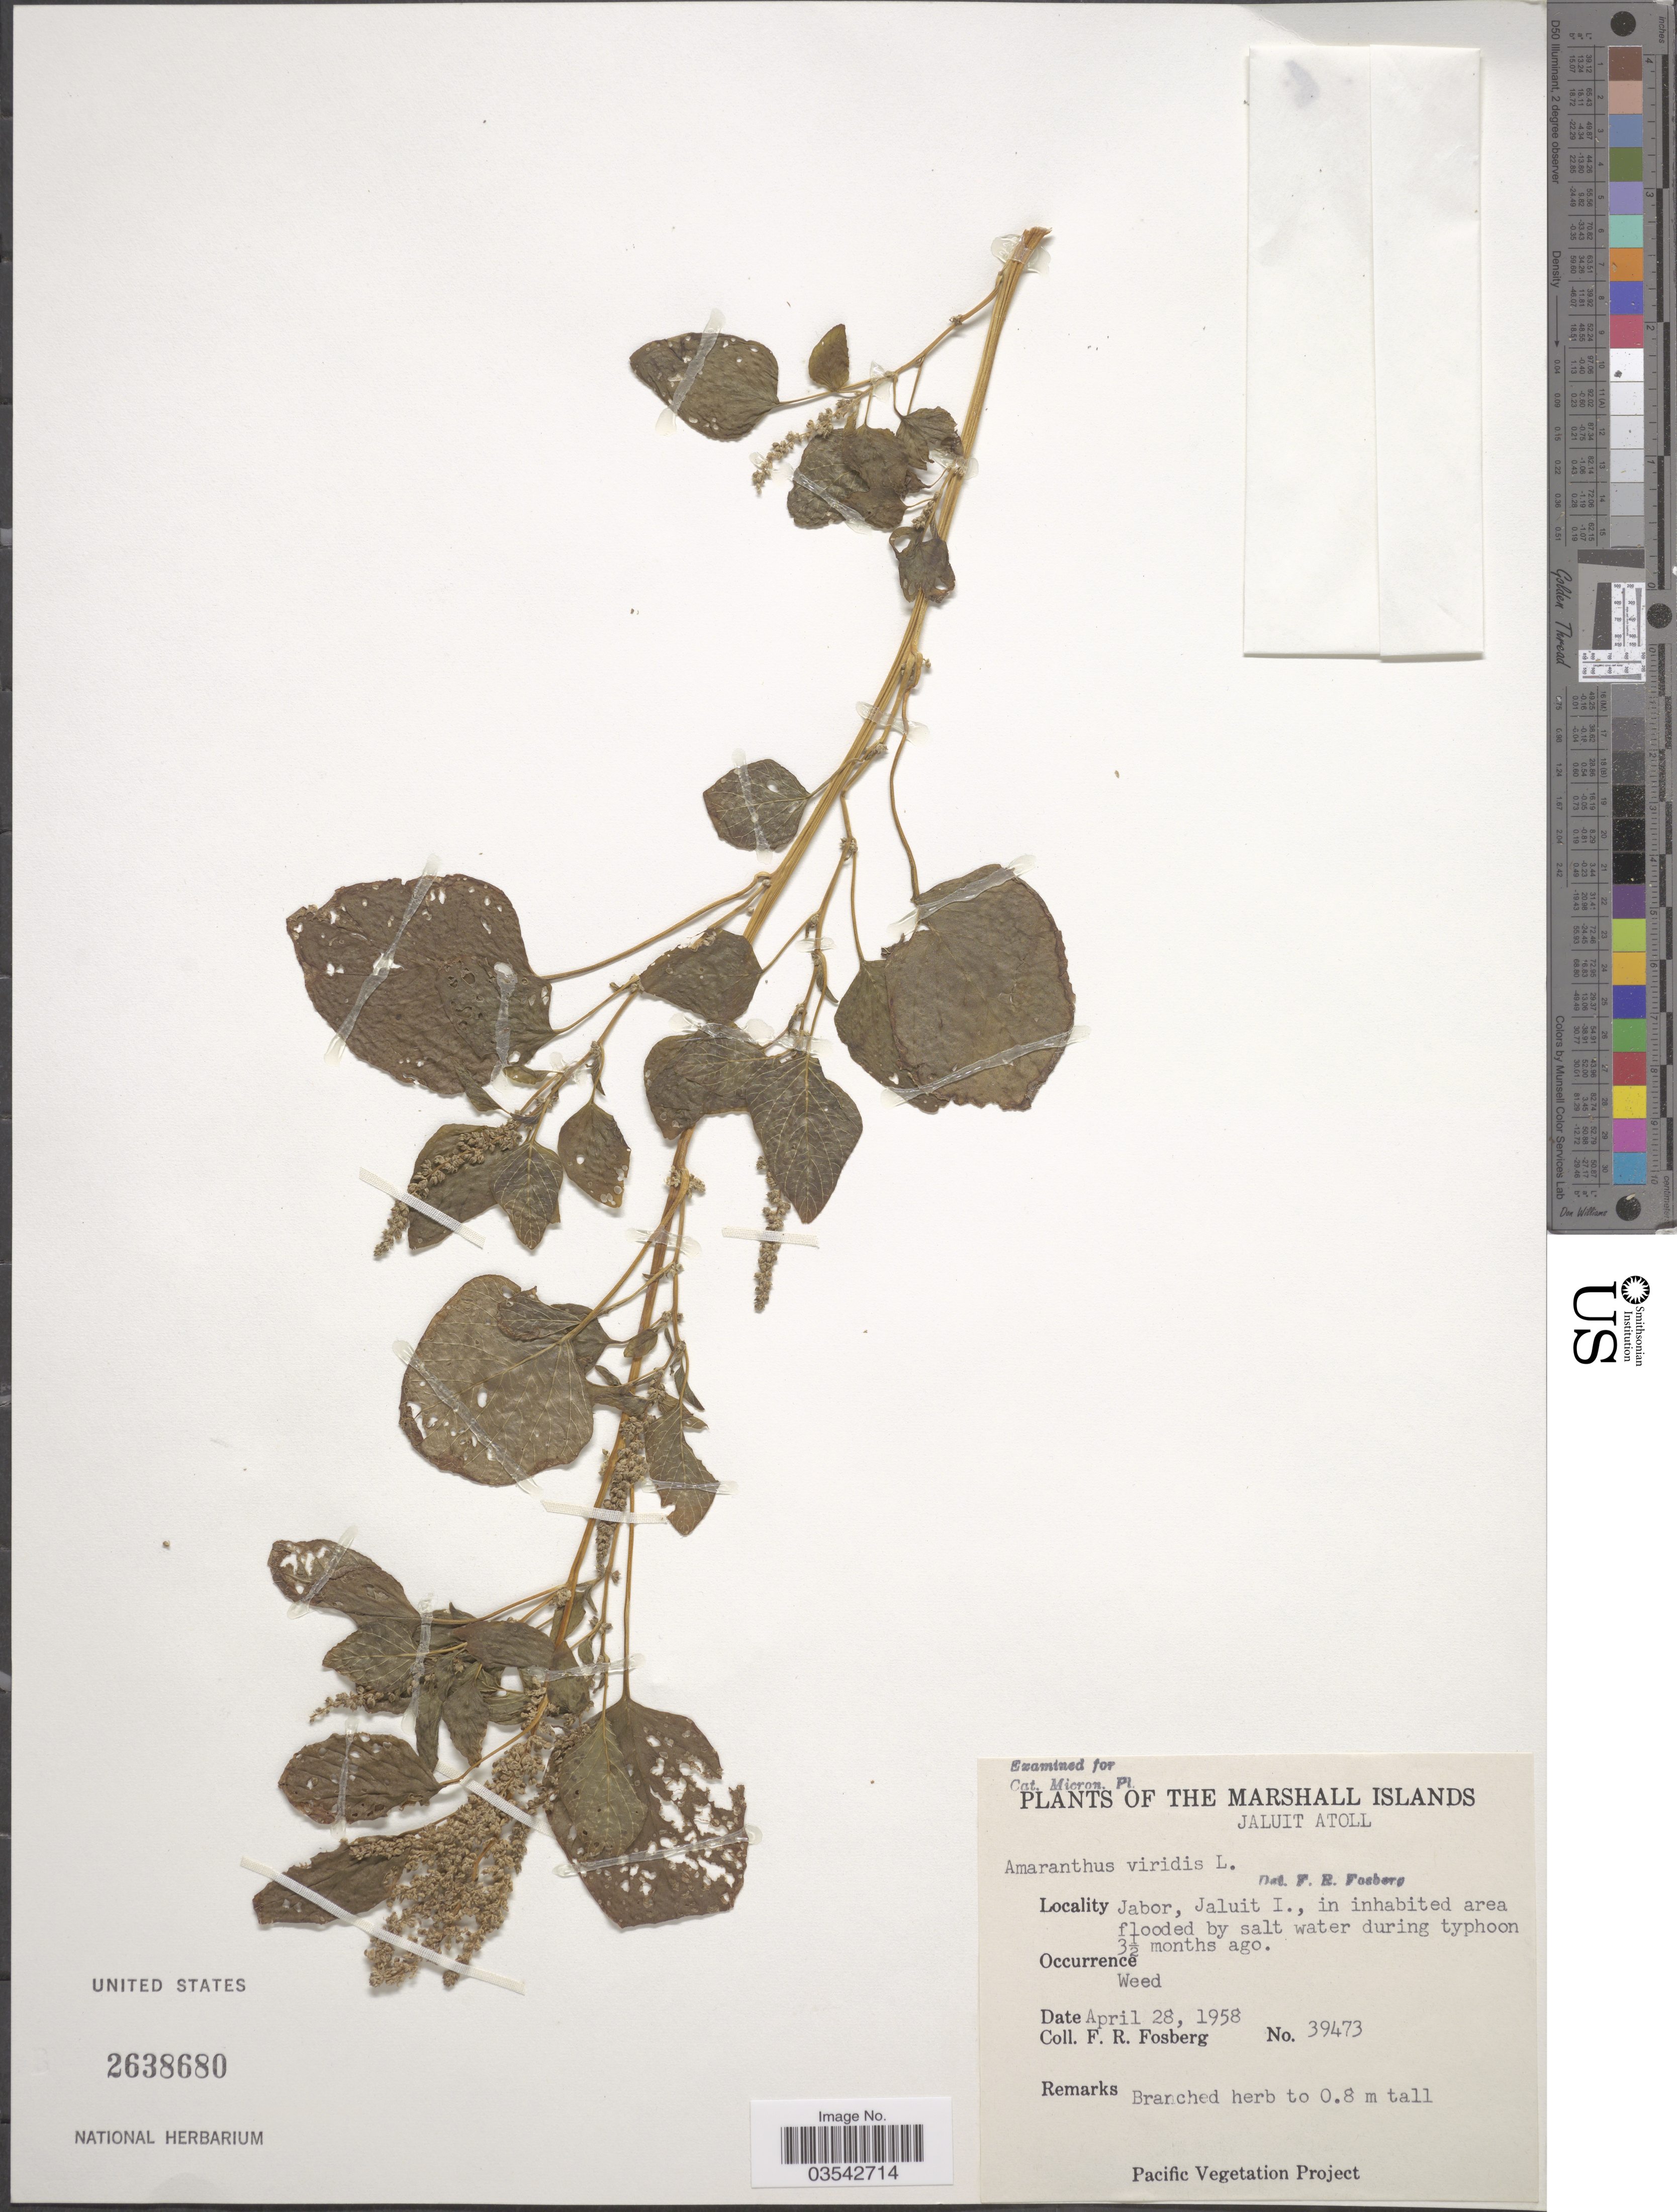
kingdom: Plantae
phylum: Tracheophyta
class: Magnoliopsida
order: Caryophyllales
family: Amaranthaceae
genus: Amaranthus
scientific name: Amaranthus viridis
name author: L.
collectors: F. R. Fosberg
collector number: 39473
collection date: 1958-04-28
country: Marshall Islands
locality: Jaluit Atoll. Jabor, Jaluit I.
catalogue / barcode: US 2638680